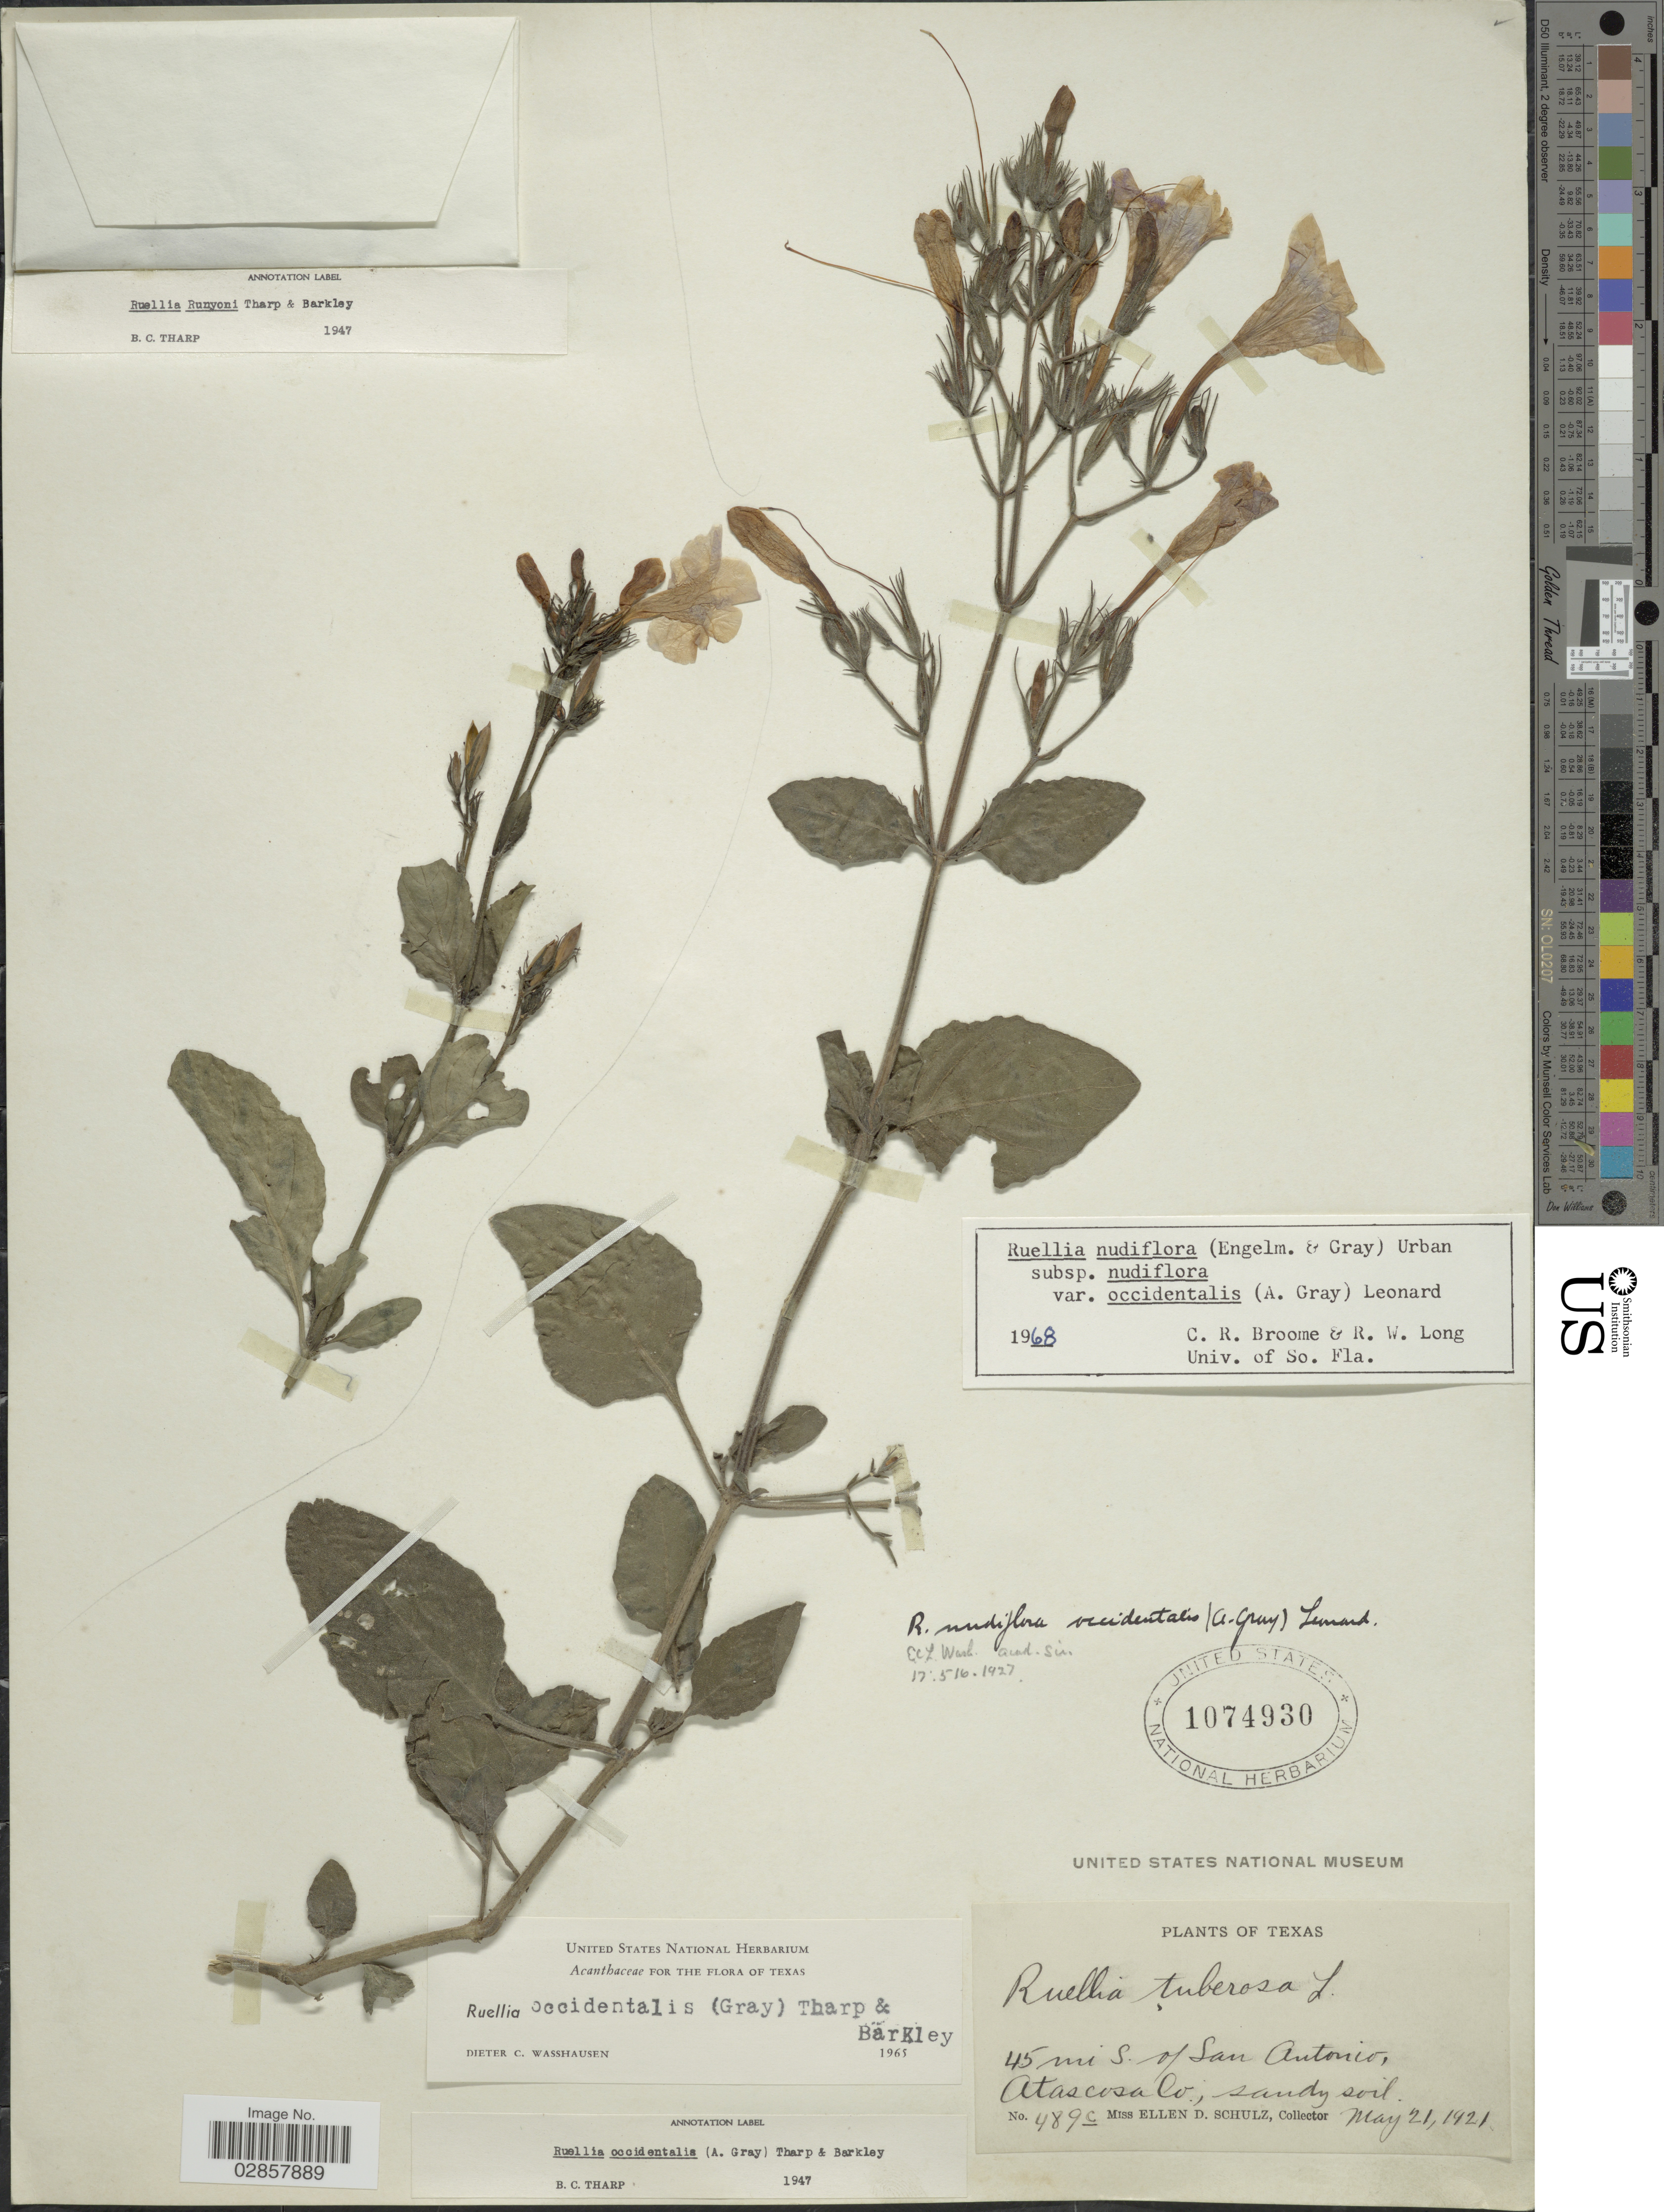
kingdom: Plantae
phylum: Tracheophyta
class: Magnoliopsida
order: Lamiales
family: Acanthaceae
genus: Ruellia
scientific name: Ruellia occidentalis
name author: (A. Gray) Tharp & F.A. Barkley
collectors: E. D. Schulz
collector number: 489c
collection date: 1921-05-21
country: United States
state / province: Texas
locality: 45 mi S. of San Antonio, Atascosa Co.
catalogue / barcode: US 1074930